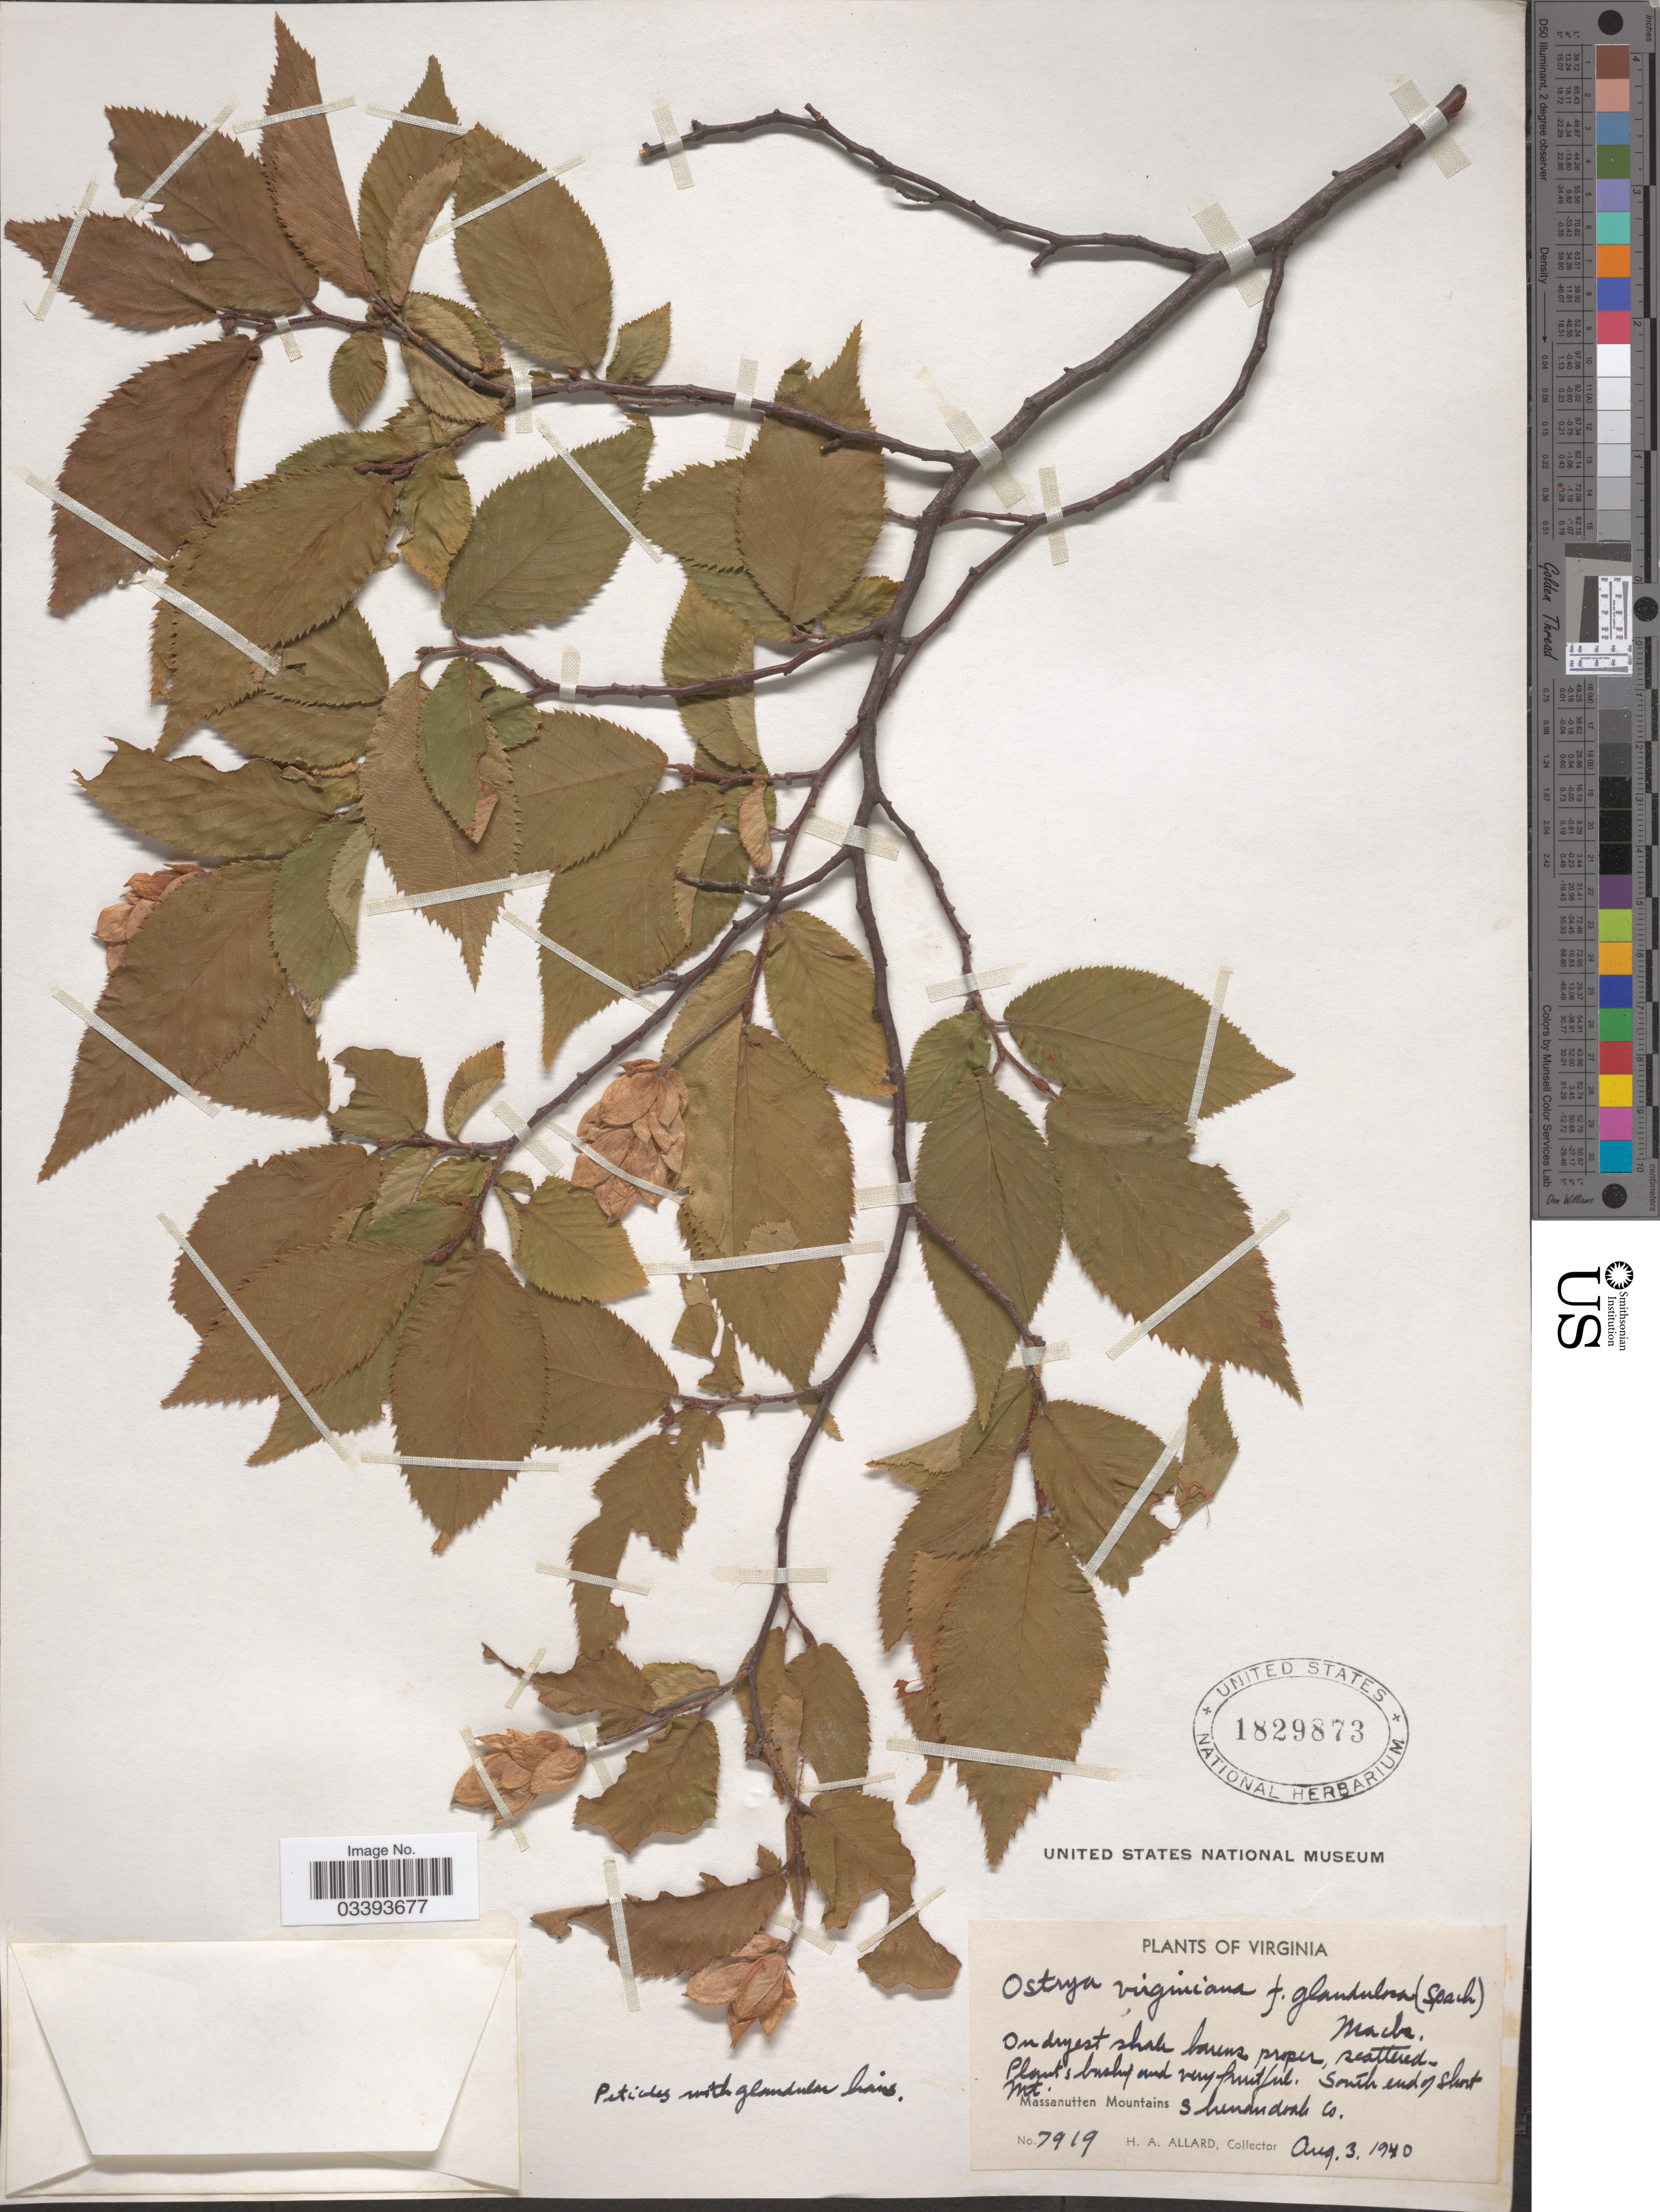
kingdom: Plantae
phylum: Tracheophyta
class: Magnoliopsida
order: Fagales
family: Betulaceae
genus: Ostrya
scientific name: Ostrya virginiana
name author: (Mill.) K. Koch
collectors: H. A. Allard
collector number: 7919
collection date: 1940-08-03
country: United States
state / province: Virginia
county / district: Shenandoah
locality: South end of Short Mt. Massanutten Mountains Shenandoah Co.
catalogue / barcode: US 1829873